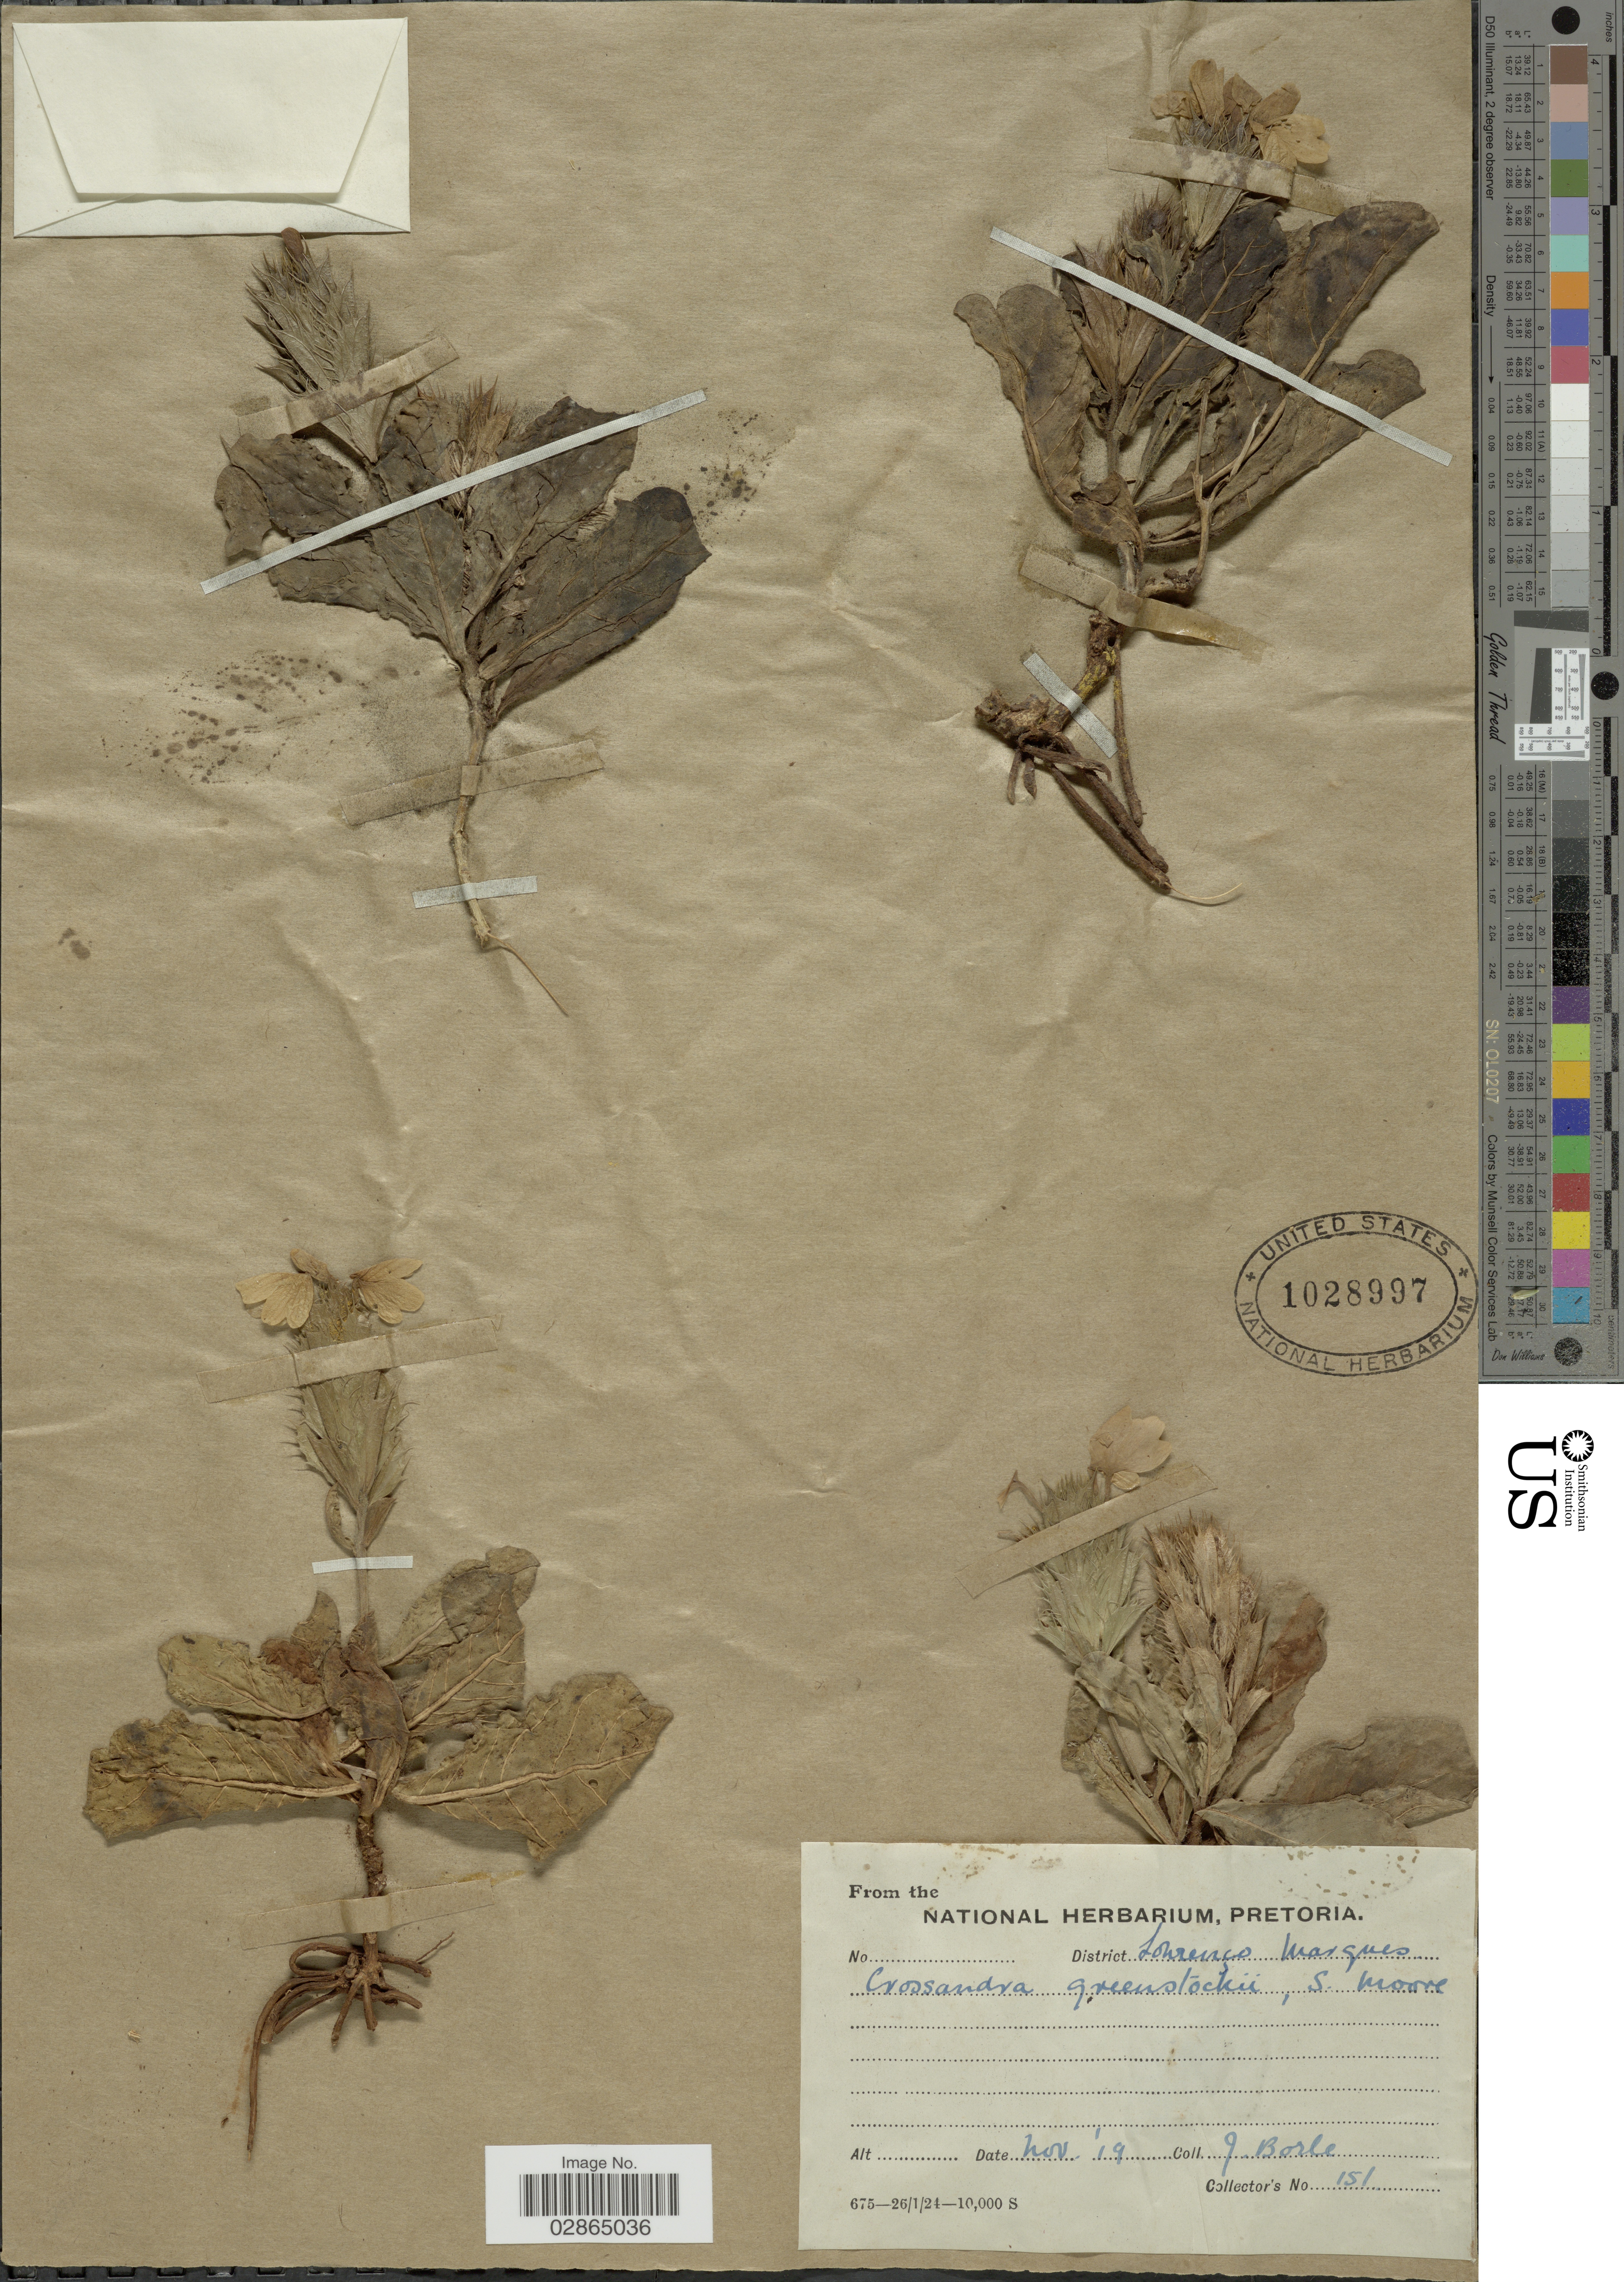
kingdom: Plantae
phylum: Tracheophyta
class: Magnoliopsida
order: Lamiales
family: Acanthaceae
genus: Crossandra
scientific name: Crossandra greenstockii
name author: S. Moore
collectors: J. Borle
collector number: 151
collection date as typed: Transcribed d/m/y: /11/19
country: Mozambique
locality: District Lourenço Marques.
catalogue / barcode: US 1028997